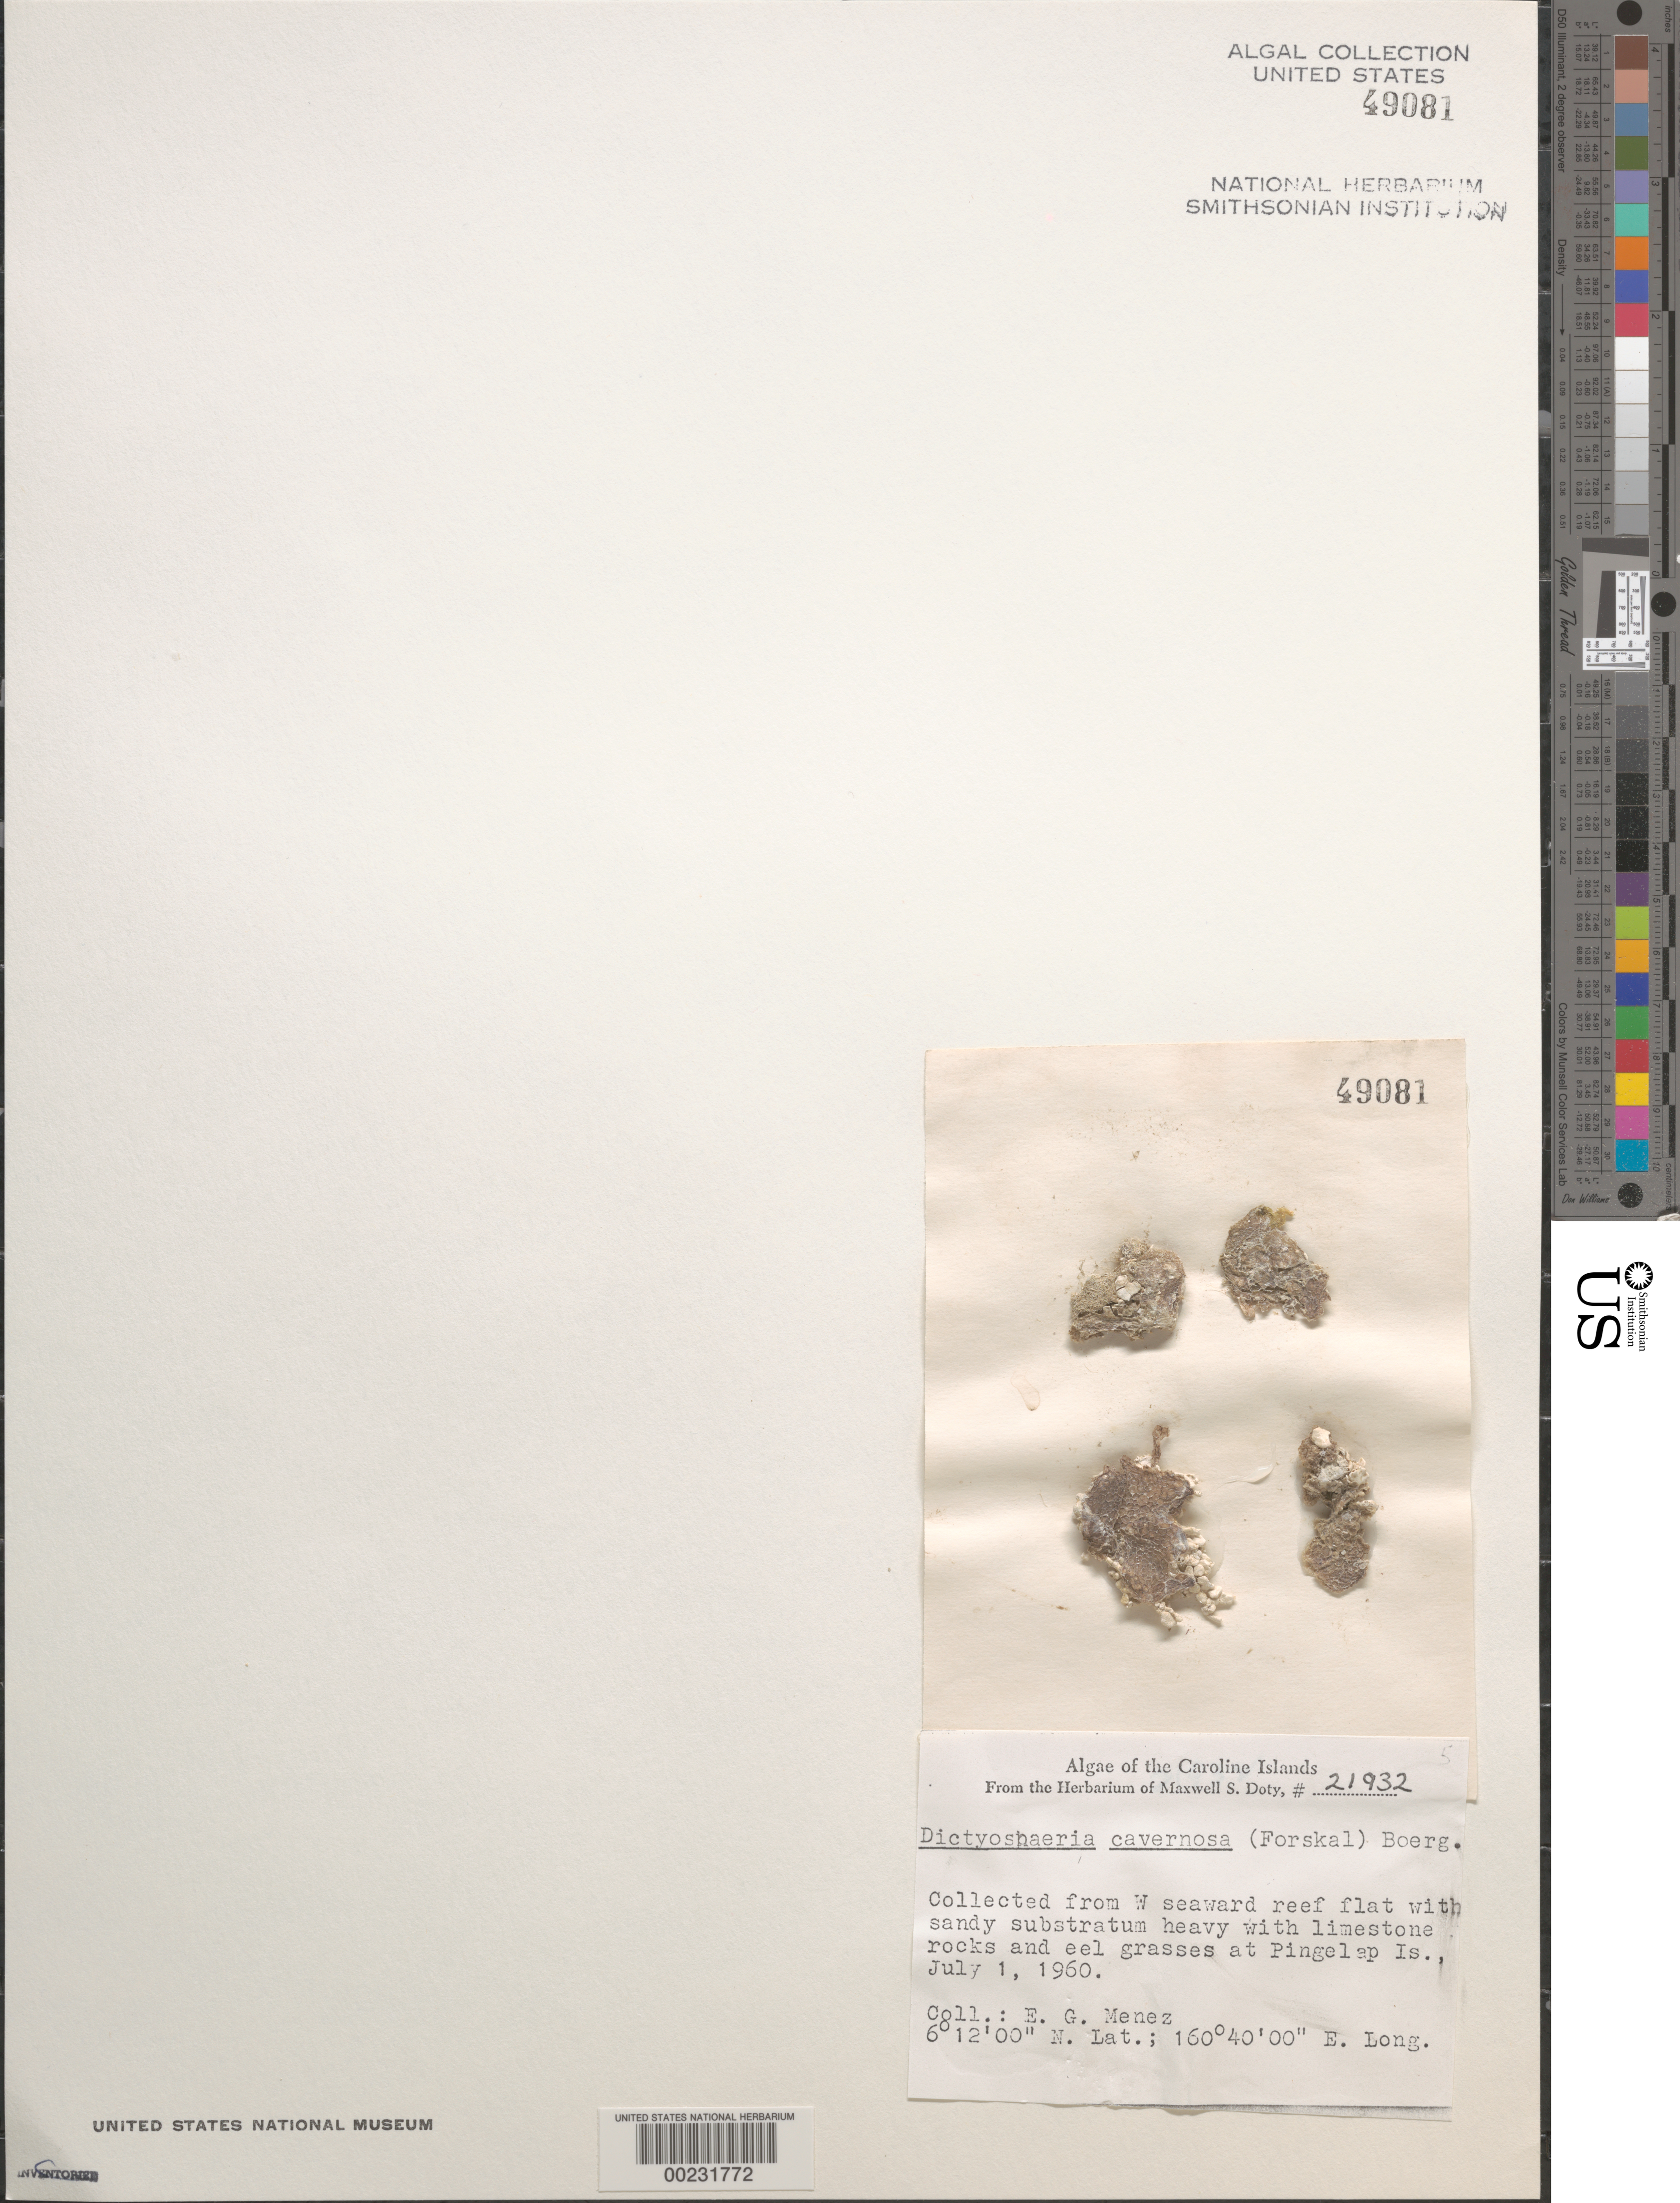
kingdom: Plantae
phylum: Chlorophyta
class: Ulvophyceae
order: Siphonocladales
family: Siphonocladaceae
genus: Dictyosphaeria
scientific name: Dictyosphaeria cavernosa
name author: (Forssk.) Børgesen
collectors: Meñez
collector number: MSD 21932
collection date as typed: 01 Jul 1960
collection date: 1960-07-01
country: Micronesia, Federated States of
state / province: Pohnpei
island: Pingelap Atoll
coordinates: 6 12' 00" N, 160 40' 00" E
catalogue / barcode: US 49081